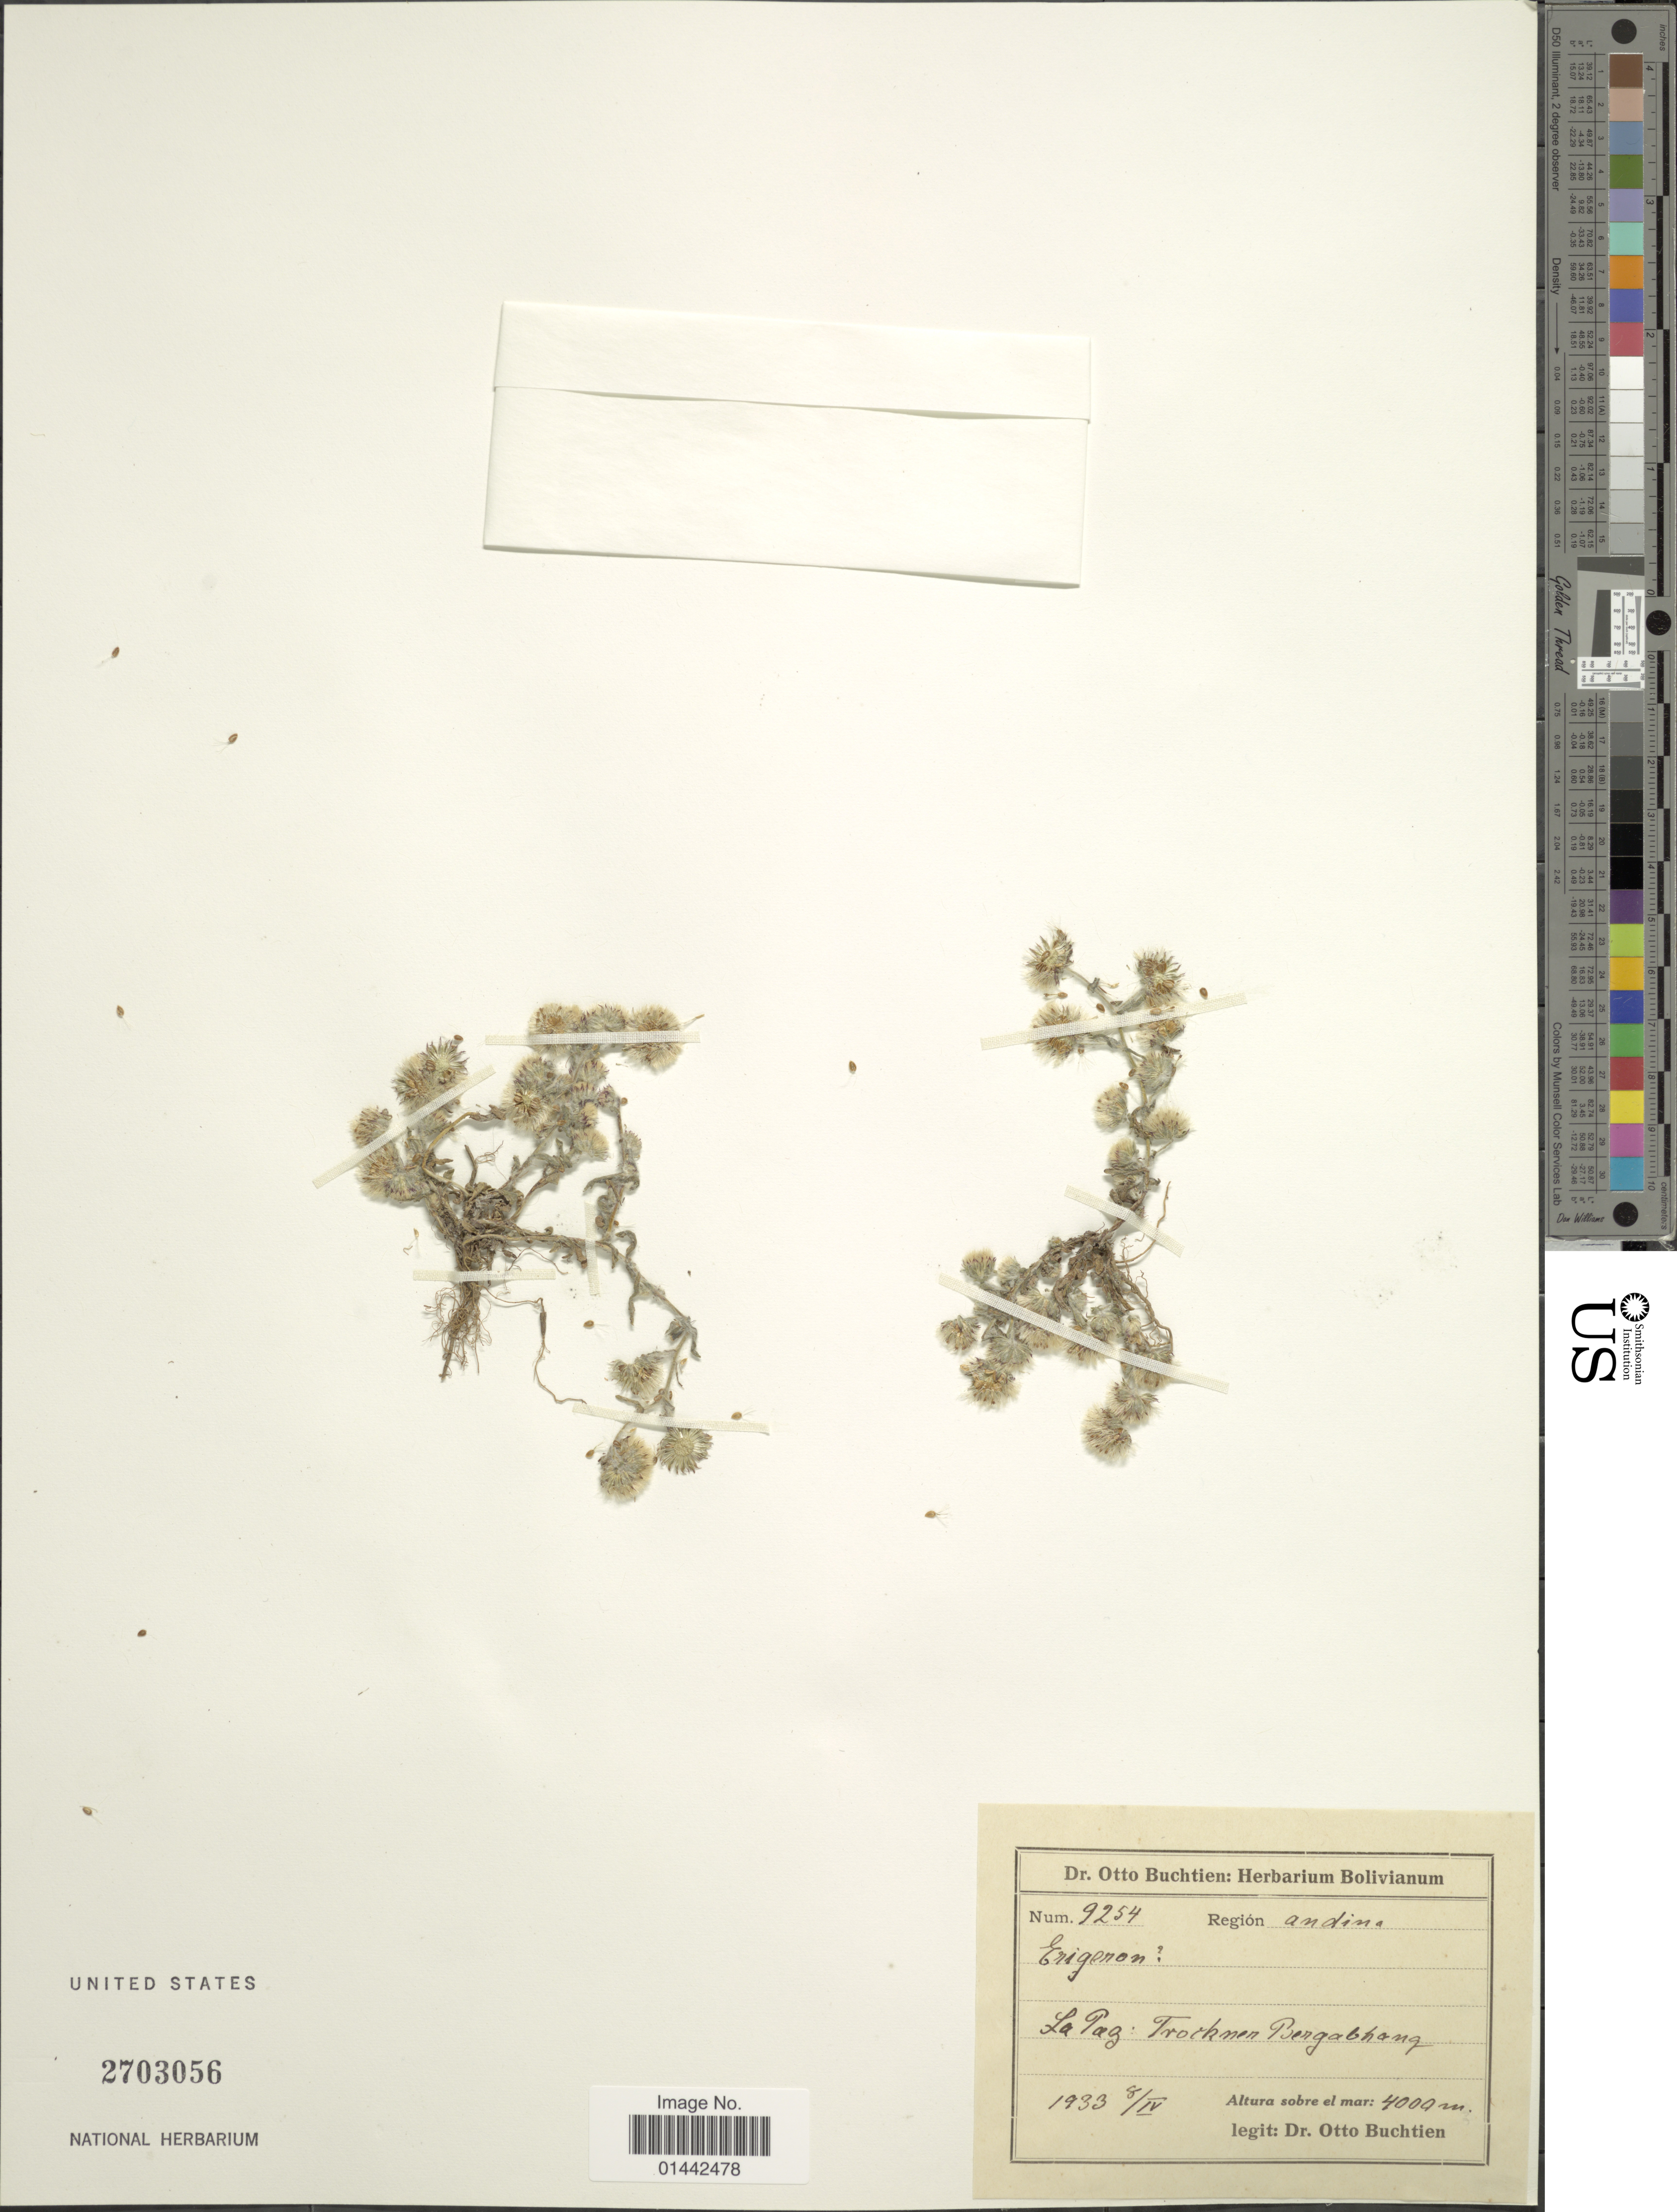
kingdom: Plantae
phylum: Tracheophyta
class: Magnoliopsida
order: Asterales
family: Asteraceae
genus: Erigeron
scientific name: Erigeron sp.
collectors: O. Buchtien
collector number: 9254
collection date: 1933-04-08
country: Bolivia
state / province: La Paz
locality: Trochem Bergabhang, region andine.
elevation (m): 4000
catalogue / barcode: US 2703056